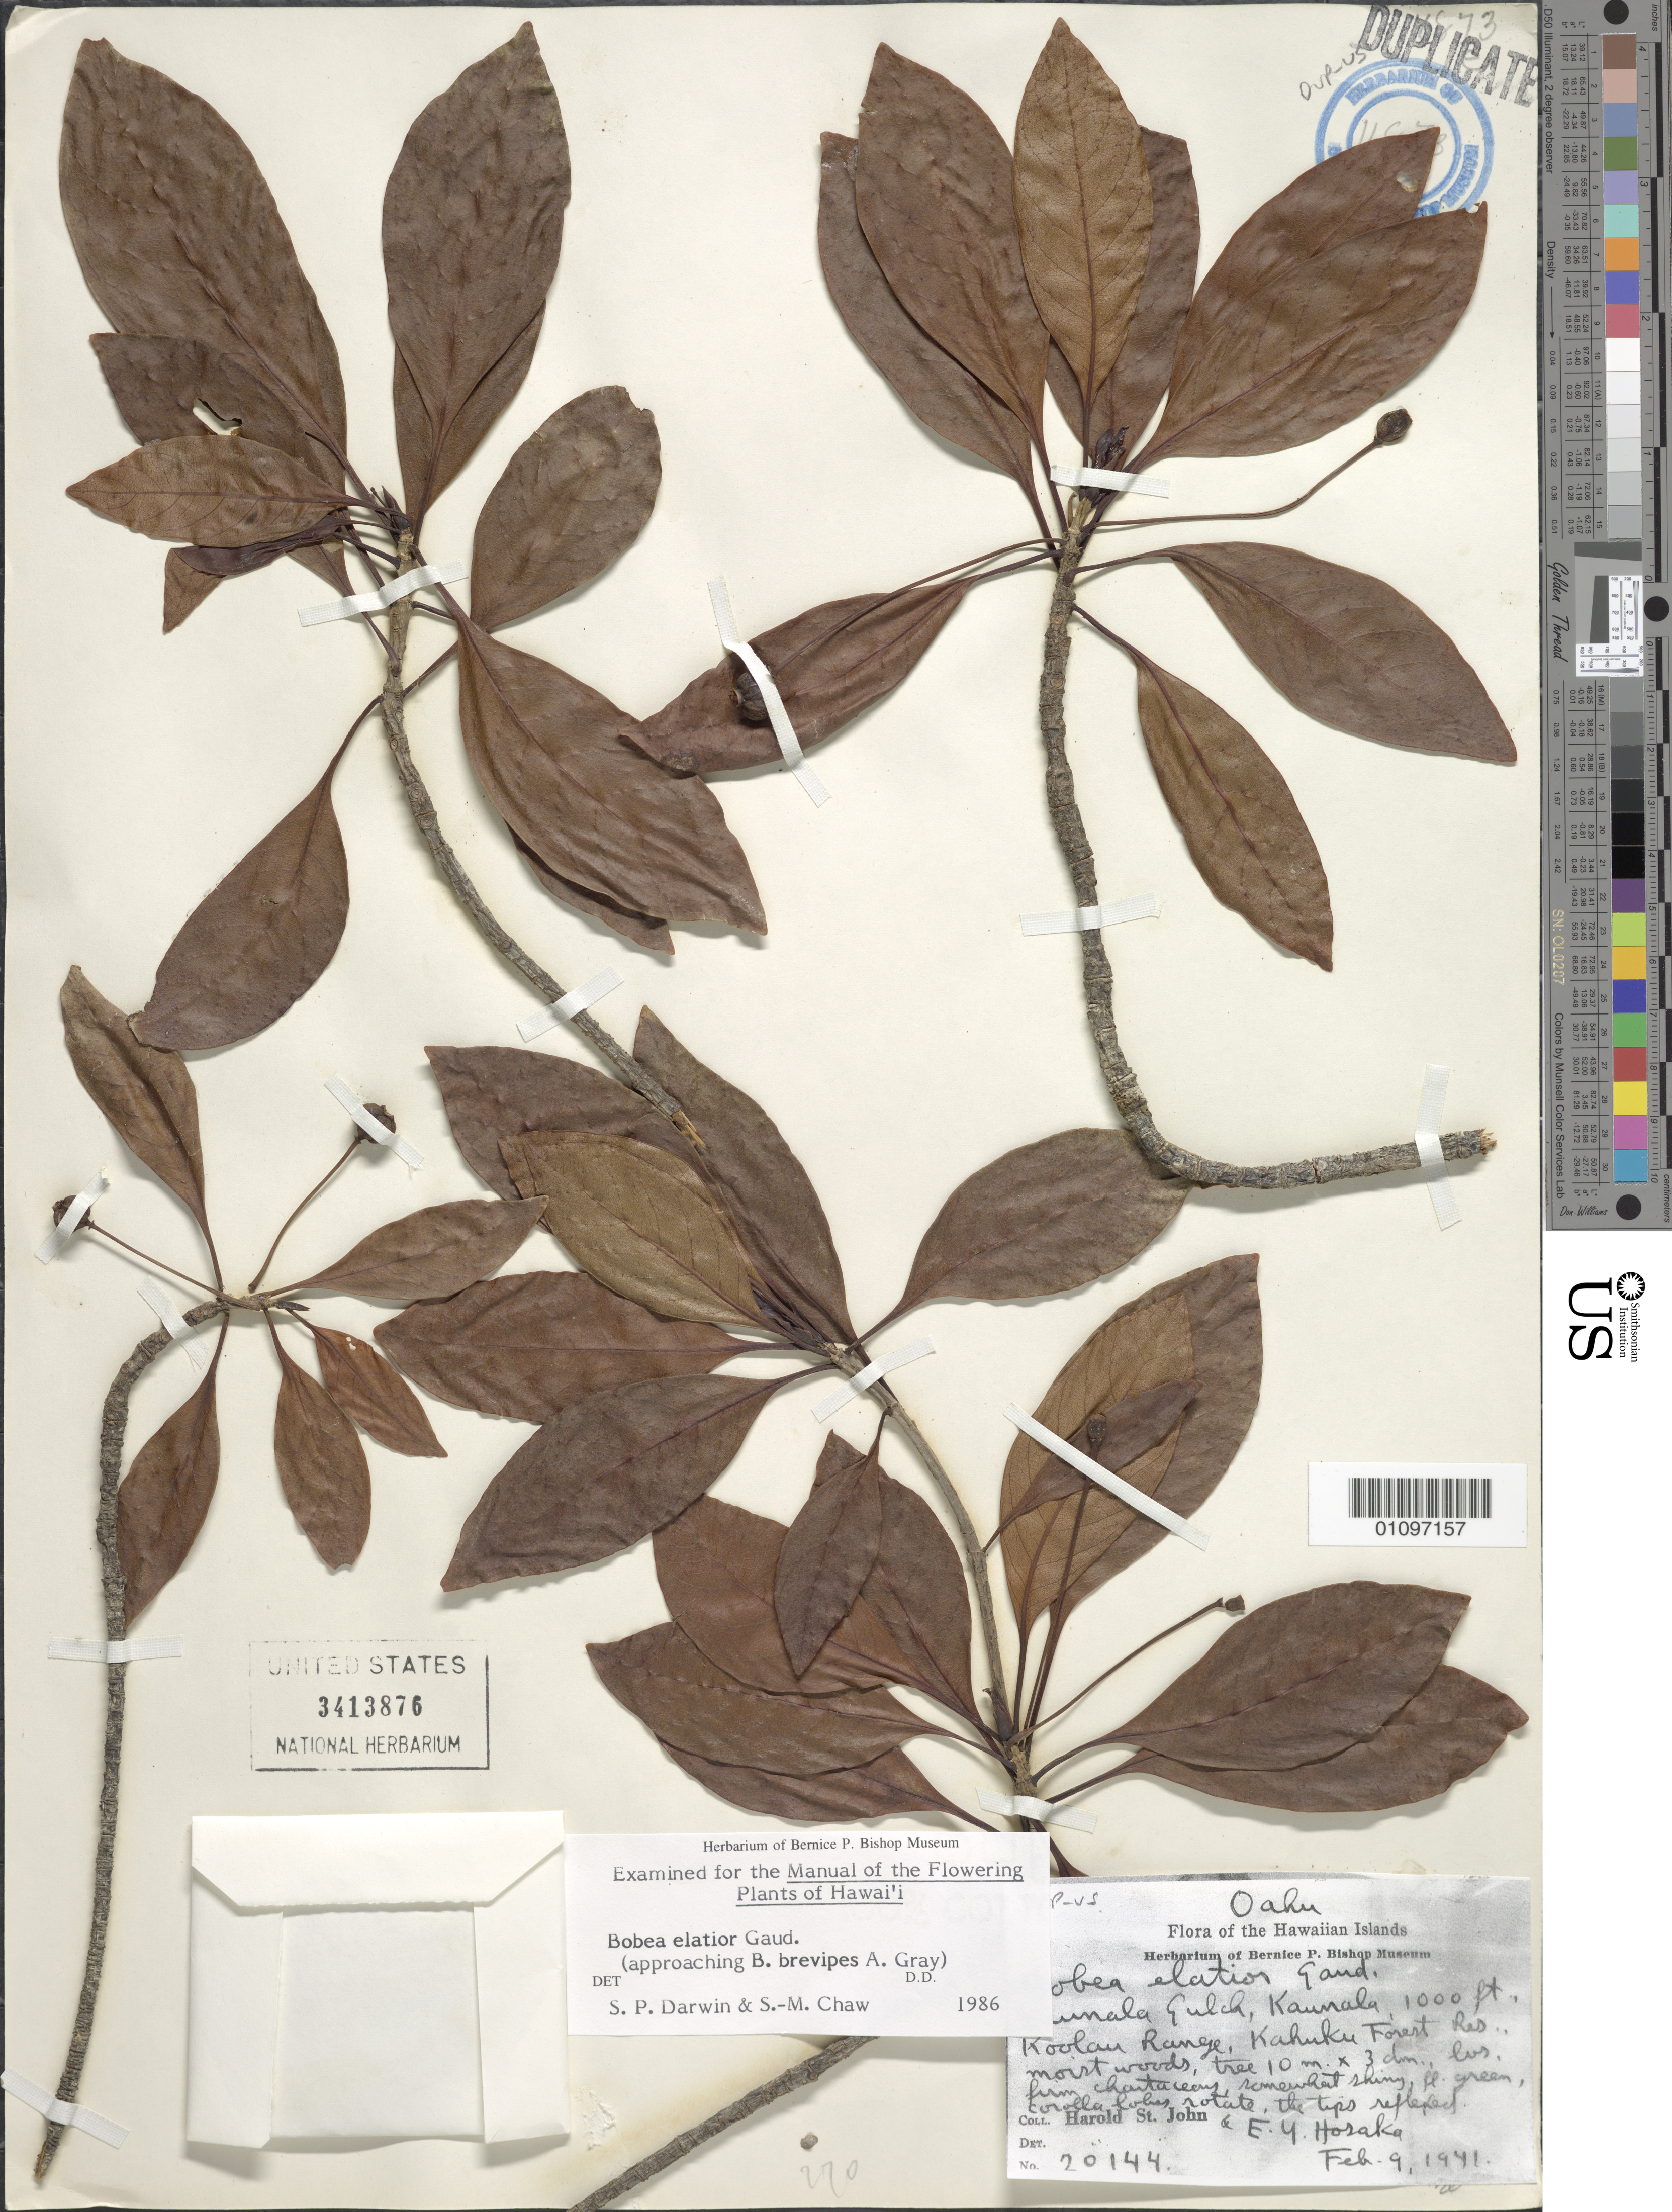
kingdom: Plantae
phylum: Tracheophyta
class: Magnoliopsida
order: Gentianales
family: Rubiaceae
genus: Bobea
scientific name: Bobea elatior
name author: Gaudich.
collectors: H. St. John & E. Y. Hosaka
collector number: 20144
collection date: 1941-02-09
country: United States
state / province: Hawaii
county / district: Honolulu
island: Oahu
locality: Kaunala Gulch, Kaunala, Koolau range, Kahuku Forest Reserve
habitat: moist woods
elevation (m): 305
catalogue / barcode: US 3413876